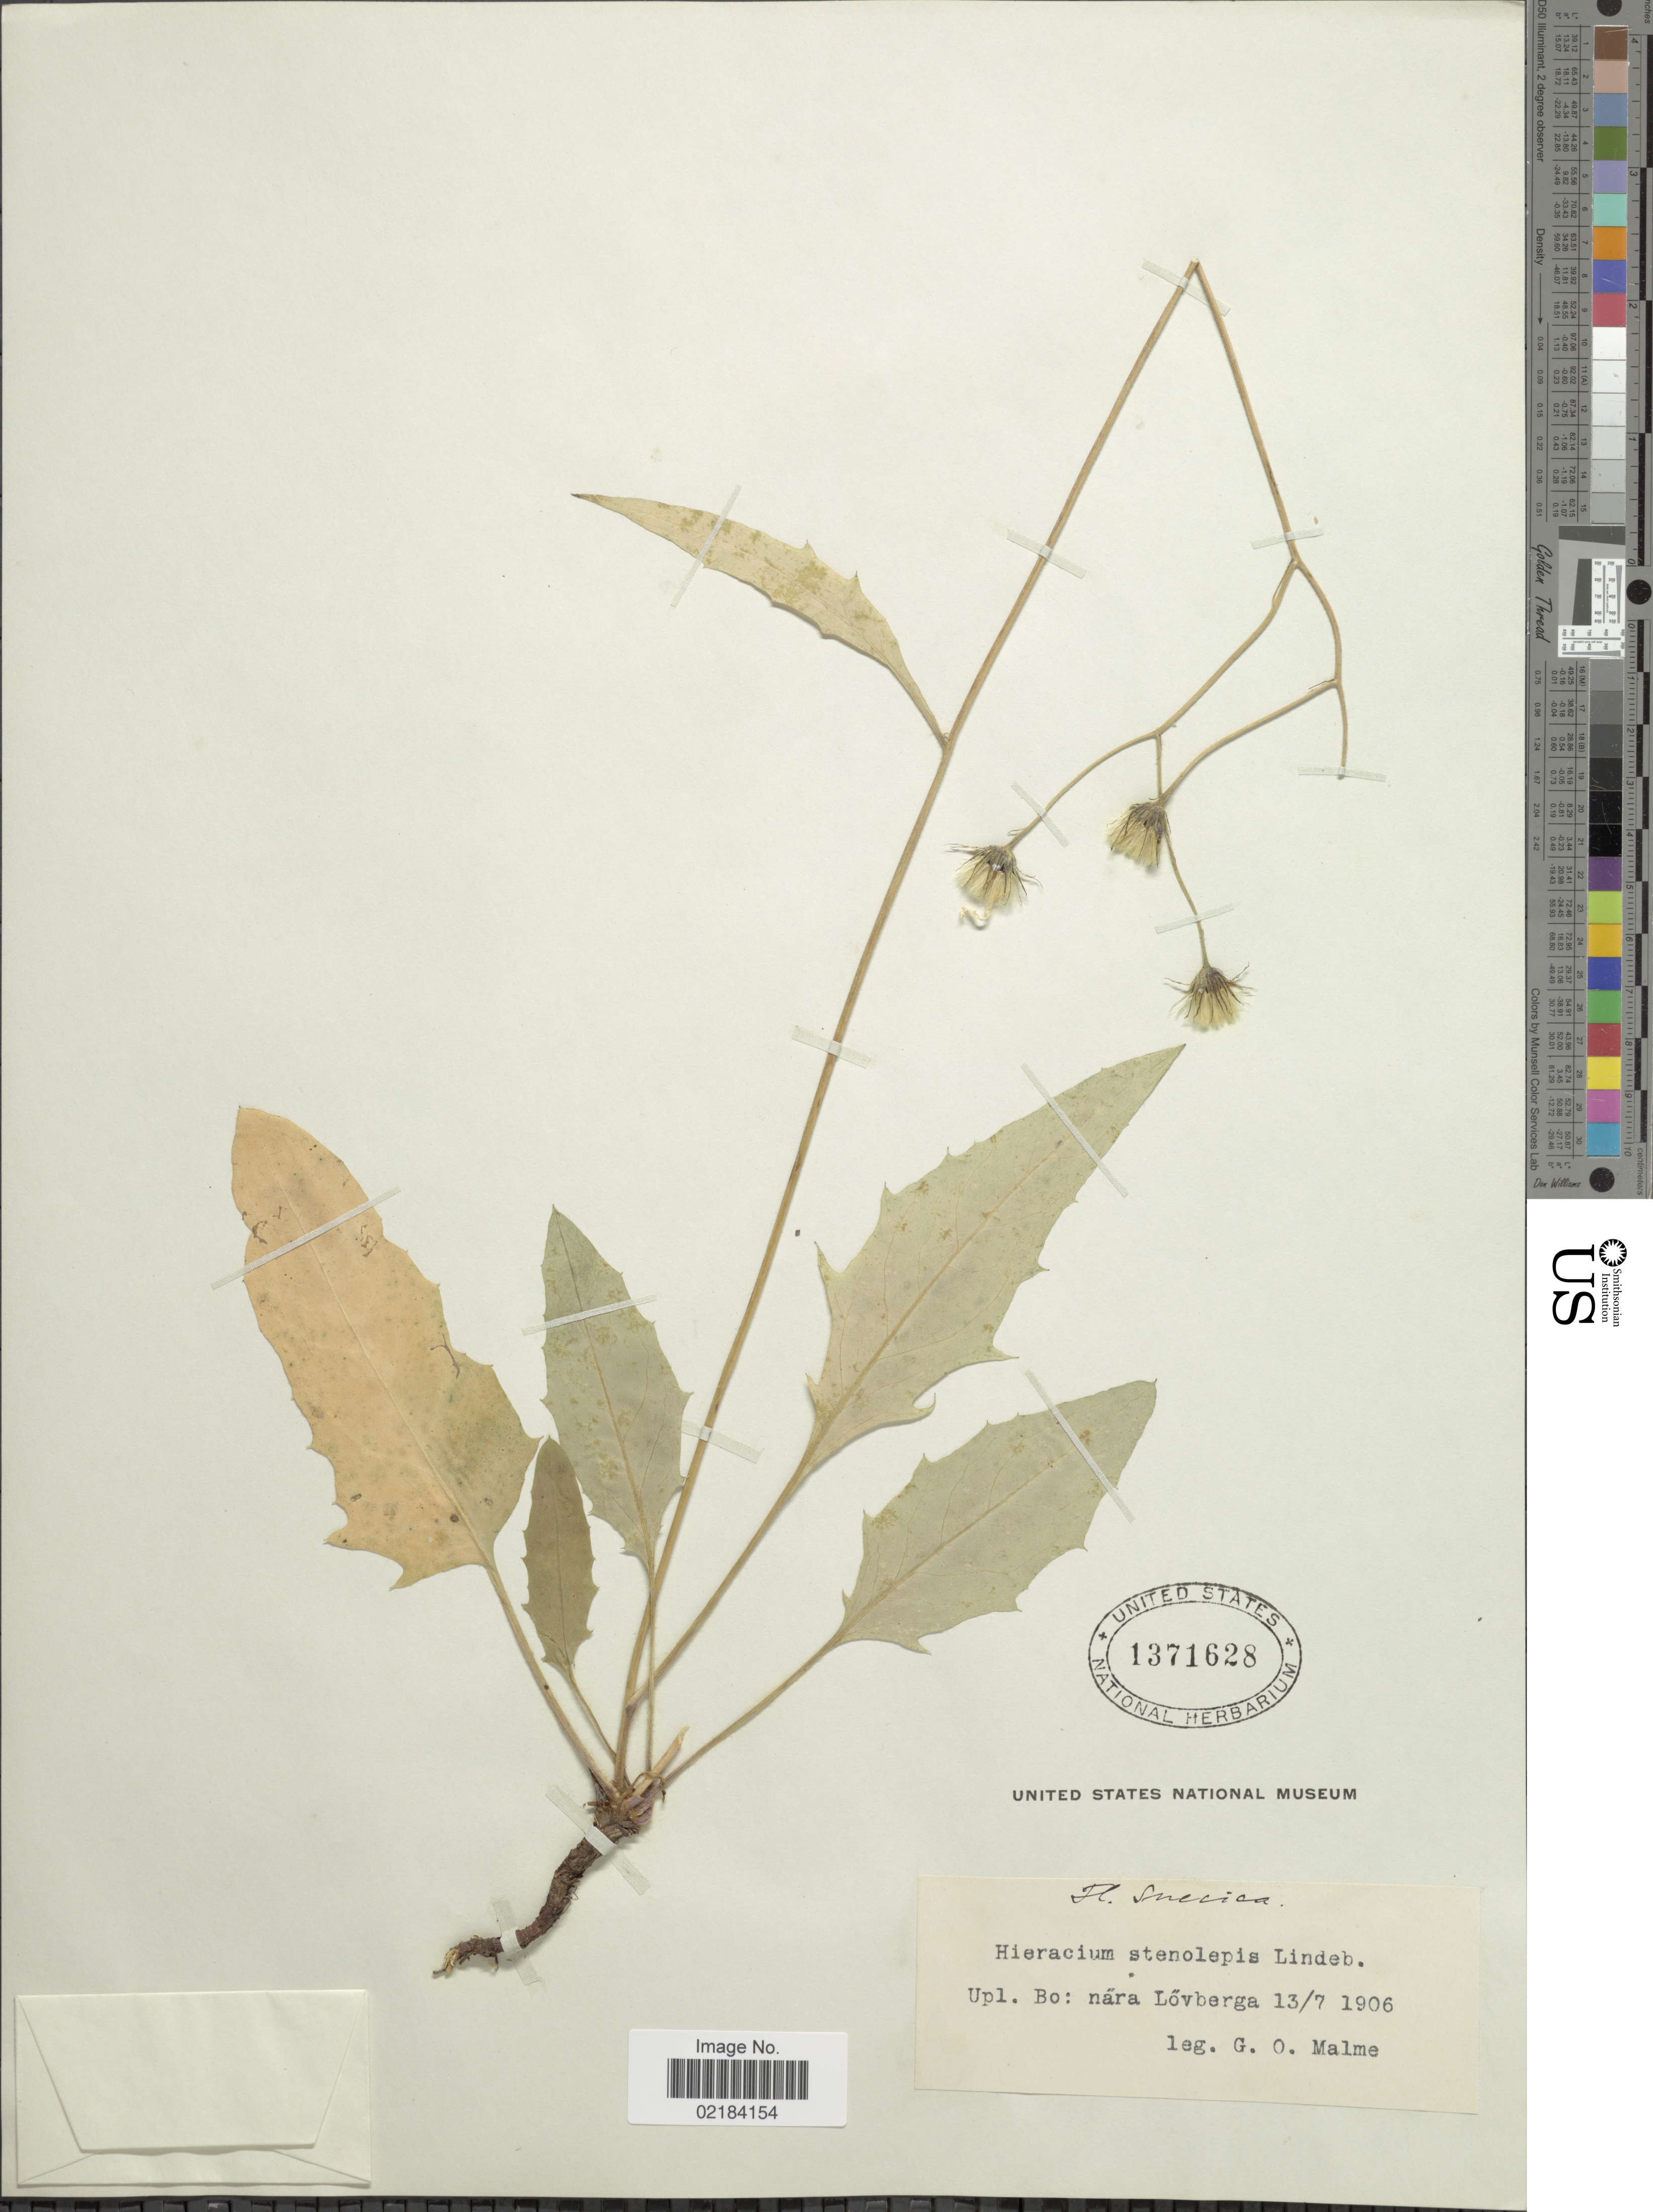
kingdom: Plantae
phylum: Tracheophyta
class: Magnoliopsida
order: Asterales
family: Asteraceae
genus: Hieracium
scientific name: Hieracium bifidum subsp. stenolepis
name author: (Lindeb.) Zahn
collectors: G. O. A. Malme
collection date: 1906-07-13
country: Sweden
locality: Upl. Bo: nära Lövberga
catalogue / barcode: US 1371628